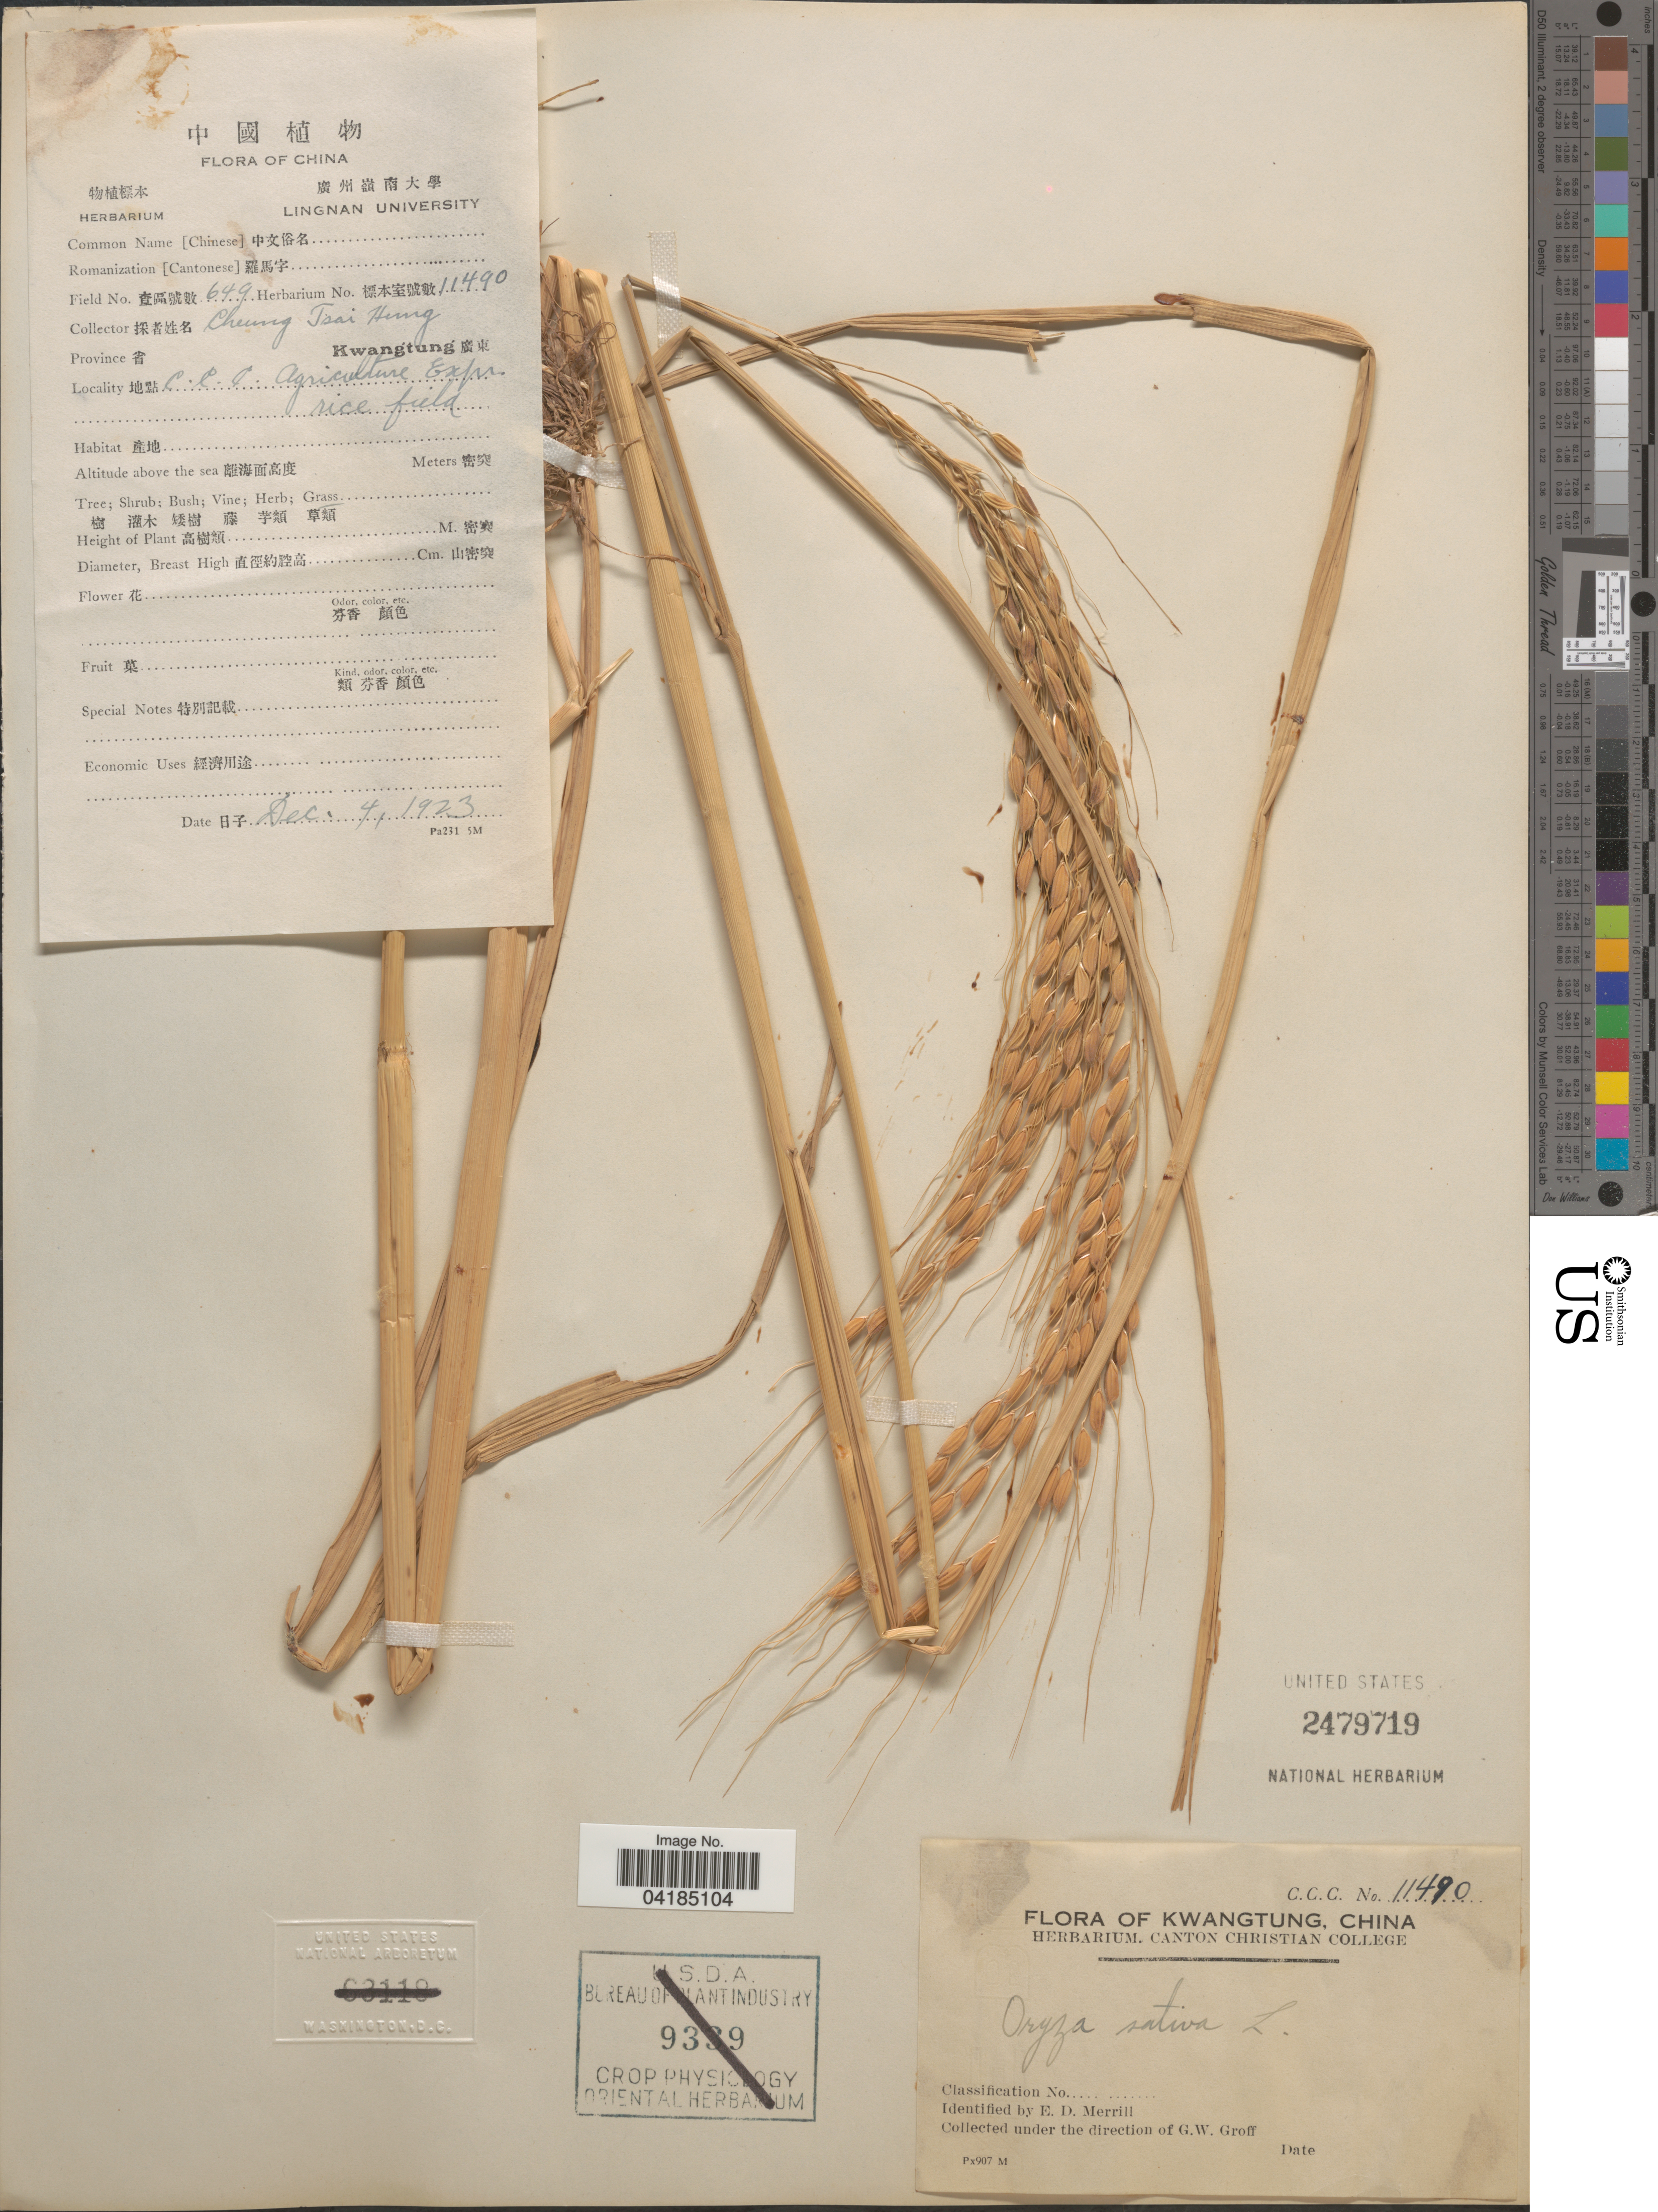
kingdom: Plantae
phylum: Tracheophyta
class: Liliopsida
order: Poales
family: Poaceae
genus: Oryza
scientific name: Oryza sativa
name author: L.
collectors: Cheung Tsai Hung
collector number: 649/11490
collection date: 1923-12-04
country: China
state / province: Guangdong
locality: Province Kwangtung. X. C.C.C. Agriculture Expr. rice field.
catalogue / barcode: US 2479719